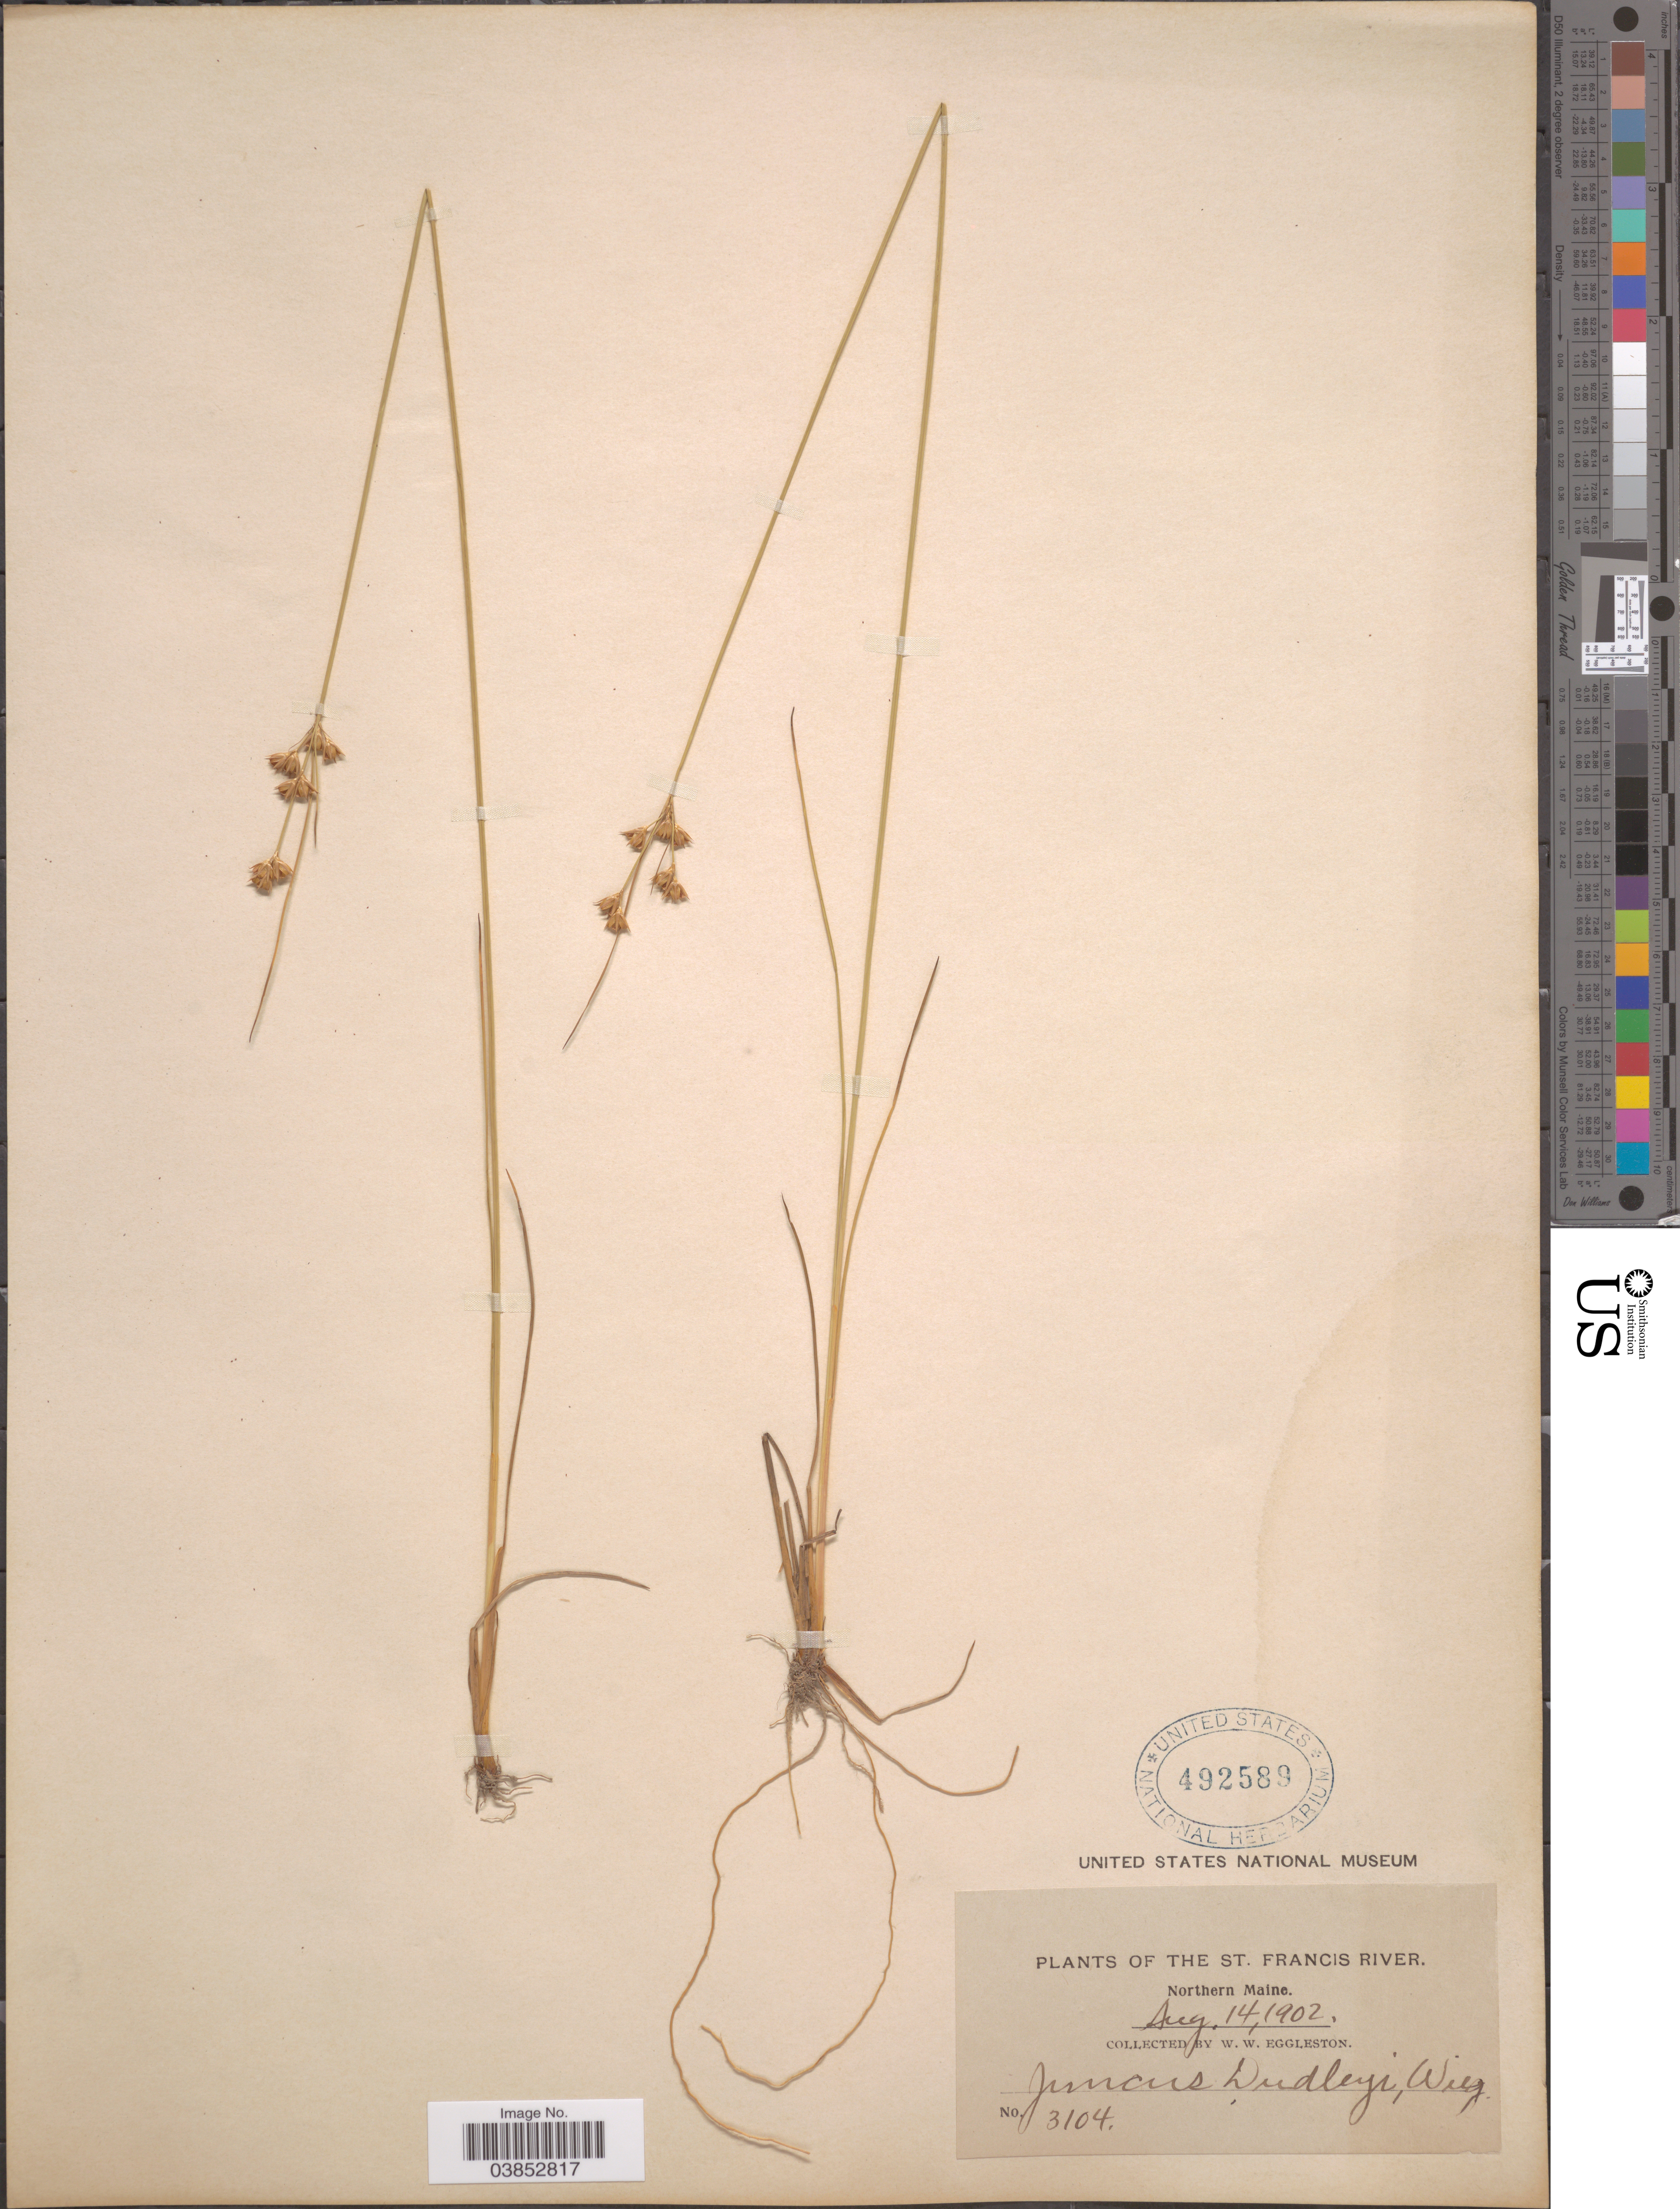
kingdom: Plantae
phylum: Tracheophyta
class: Liliopsida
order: Poales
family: Juncaceae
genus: Juncus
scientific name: Juncus dudleyi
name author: Wiegand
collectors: W. W. Eggleston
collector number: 3104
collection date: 1902-08-14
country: United States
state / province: Maine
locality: St. Francis River. Northern Maine.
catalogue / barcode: US 492589